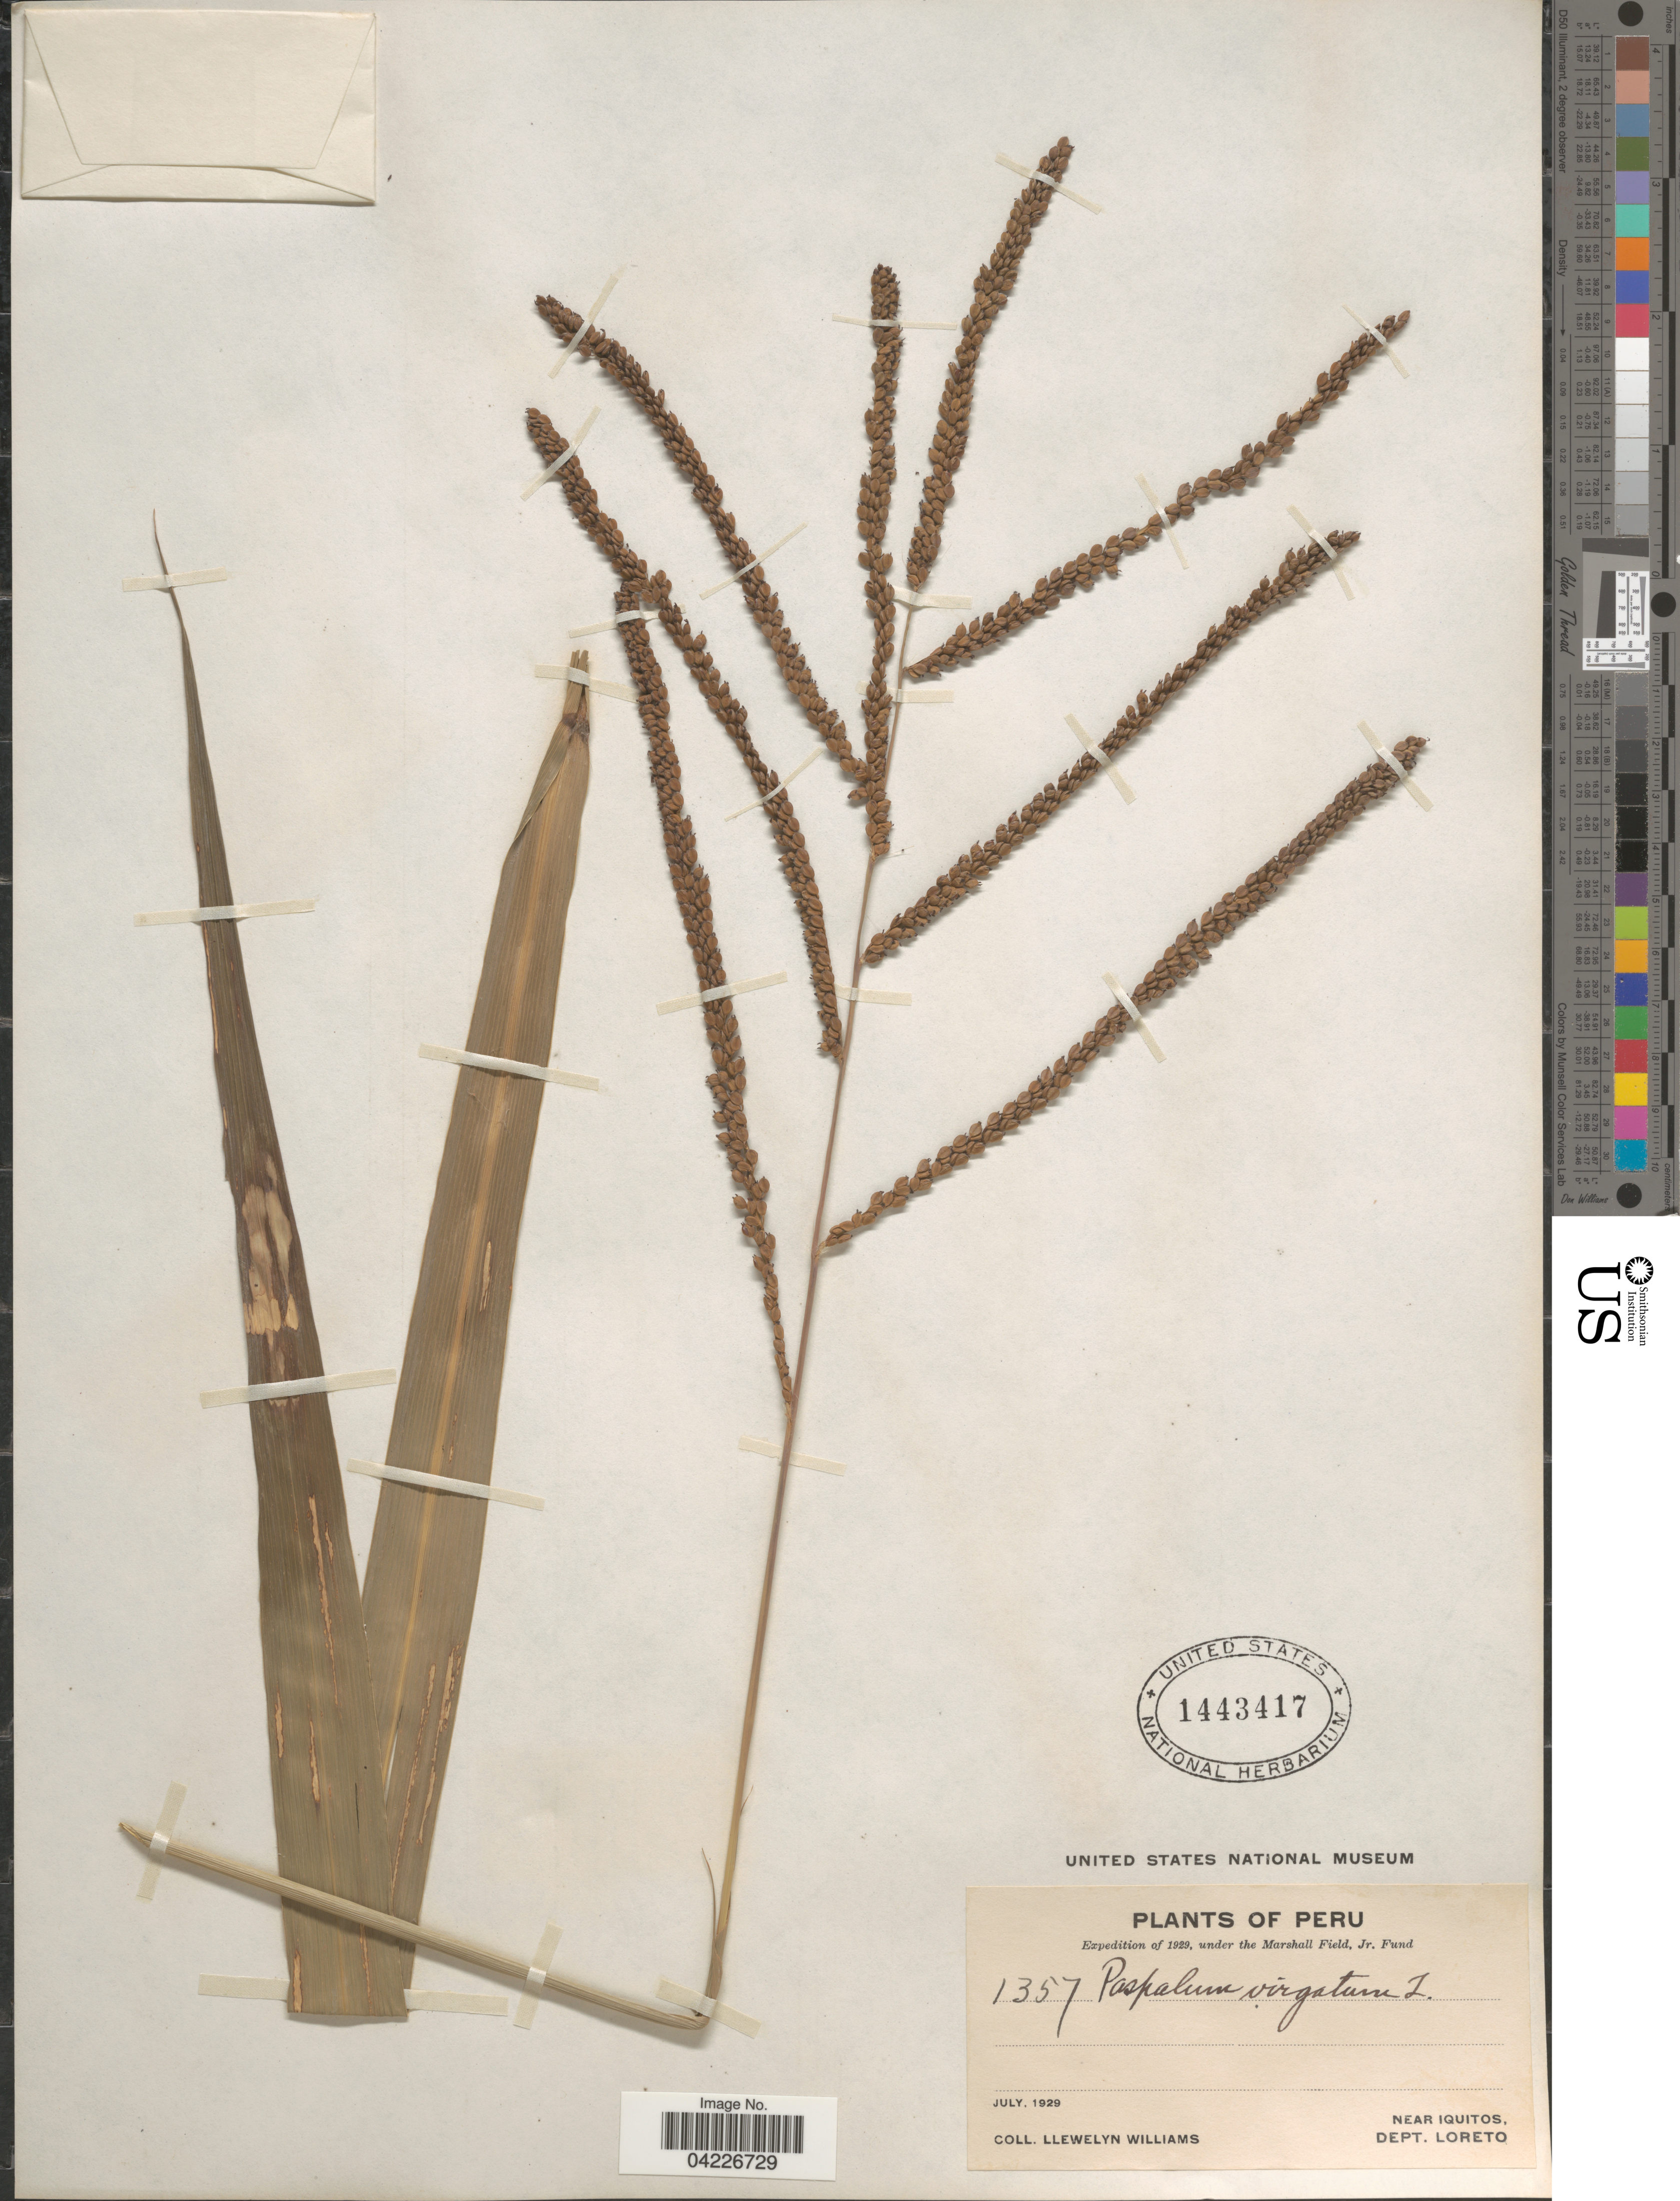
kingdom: Plantae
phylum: Tracheophyta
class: Liliopsida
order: Poales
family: Poaceae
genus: Paspalum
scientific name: Paspalum virgatum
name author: L.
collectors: Ll. Williams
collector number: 1357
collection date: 1929-07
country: Peru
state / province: Loreto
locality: Expedition of 1929. Near Iquitos, Dept. Loreto.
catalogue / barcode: US 1443417